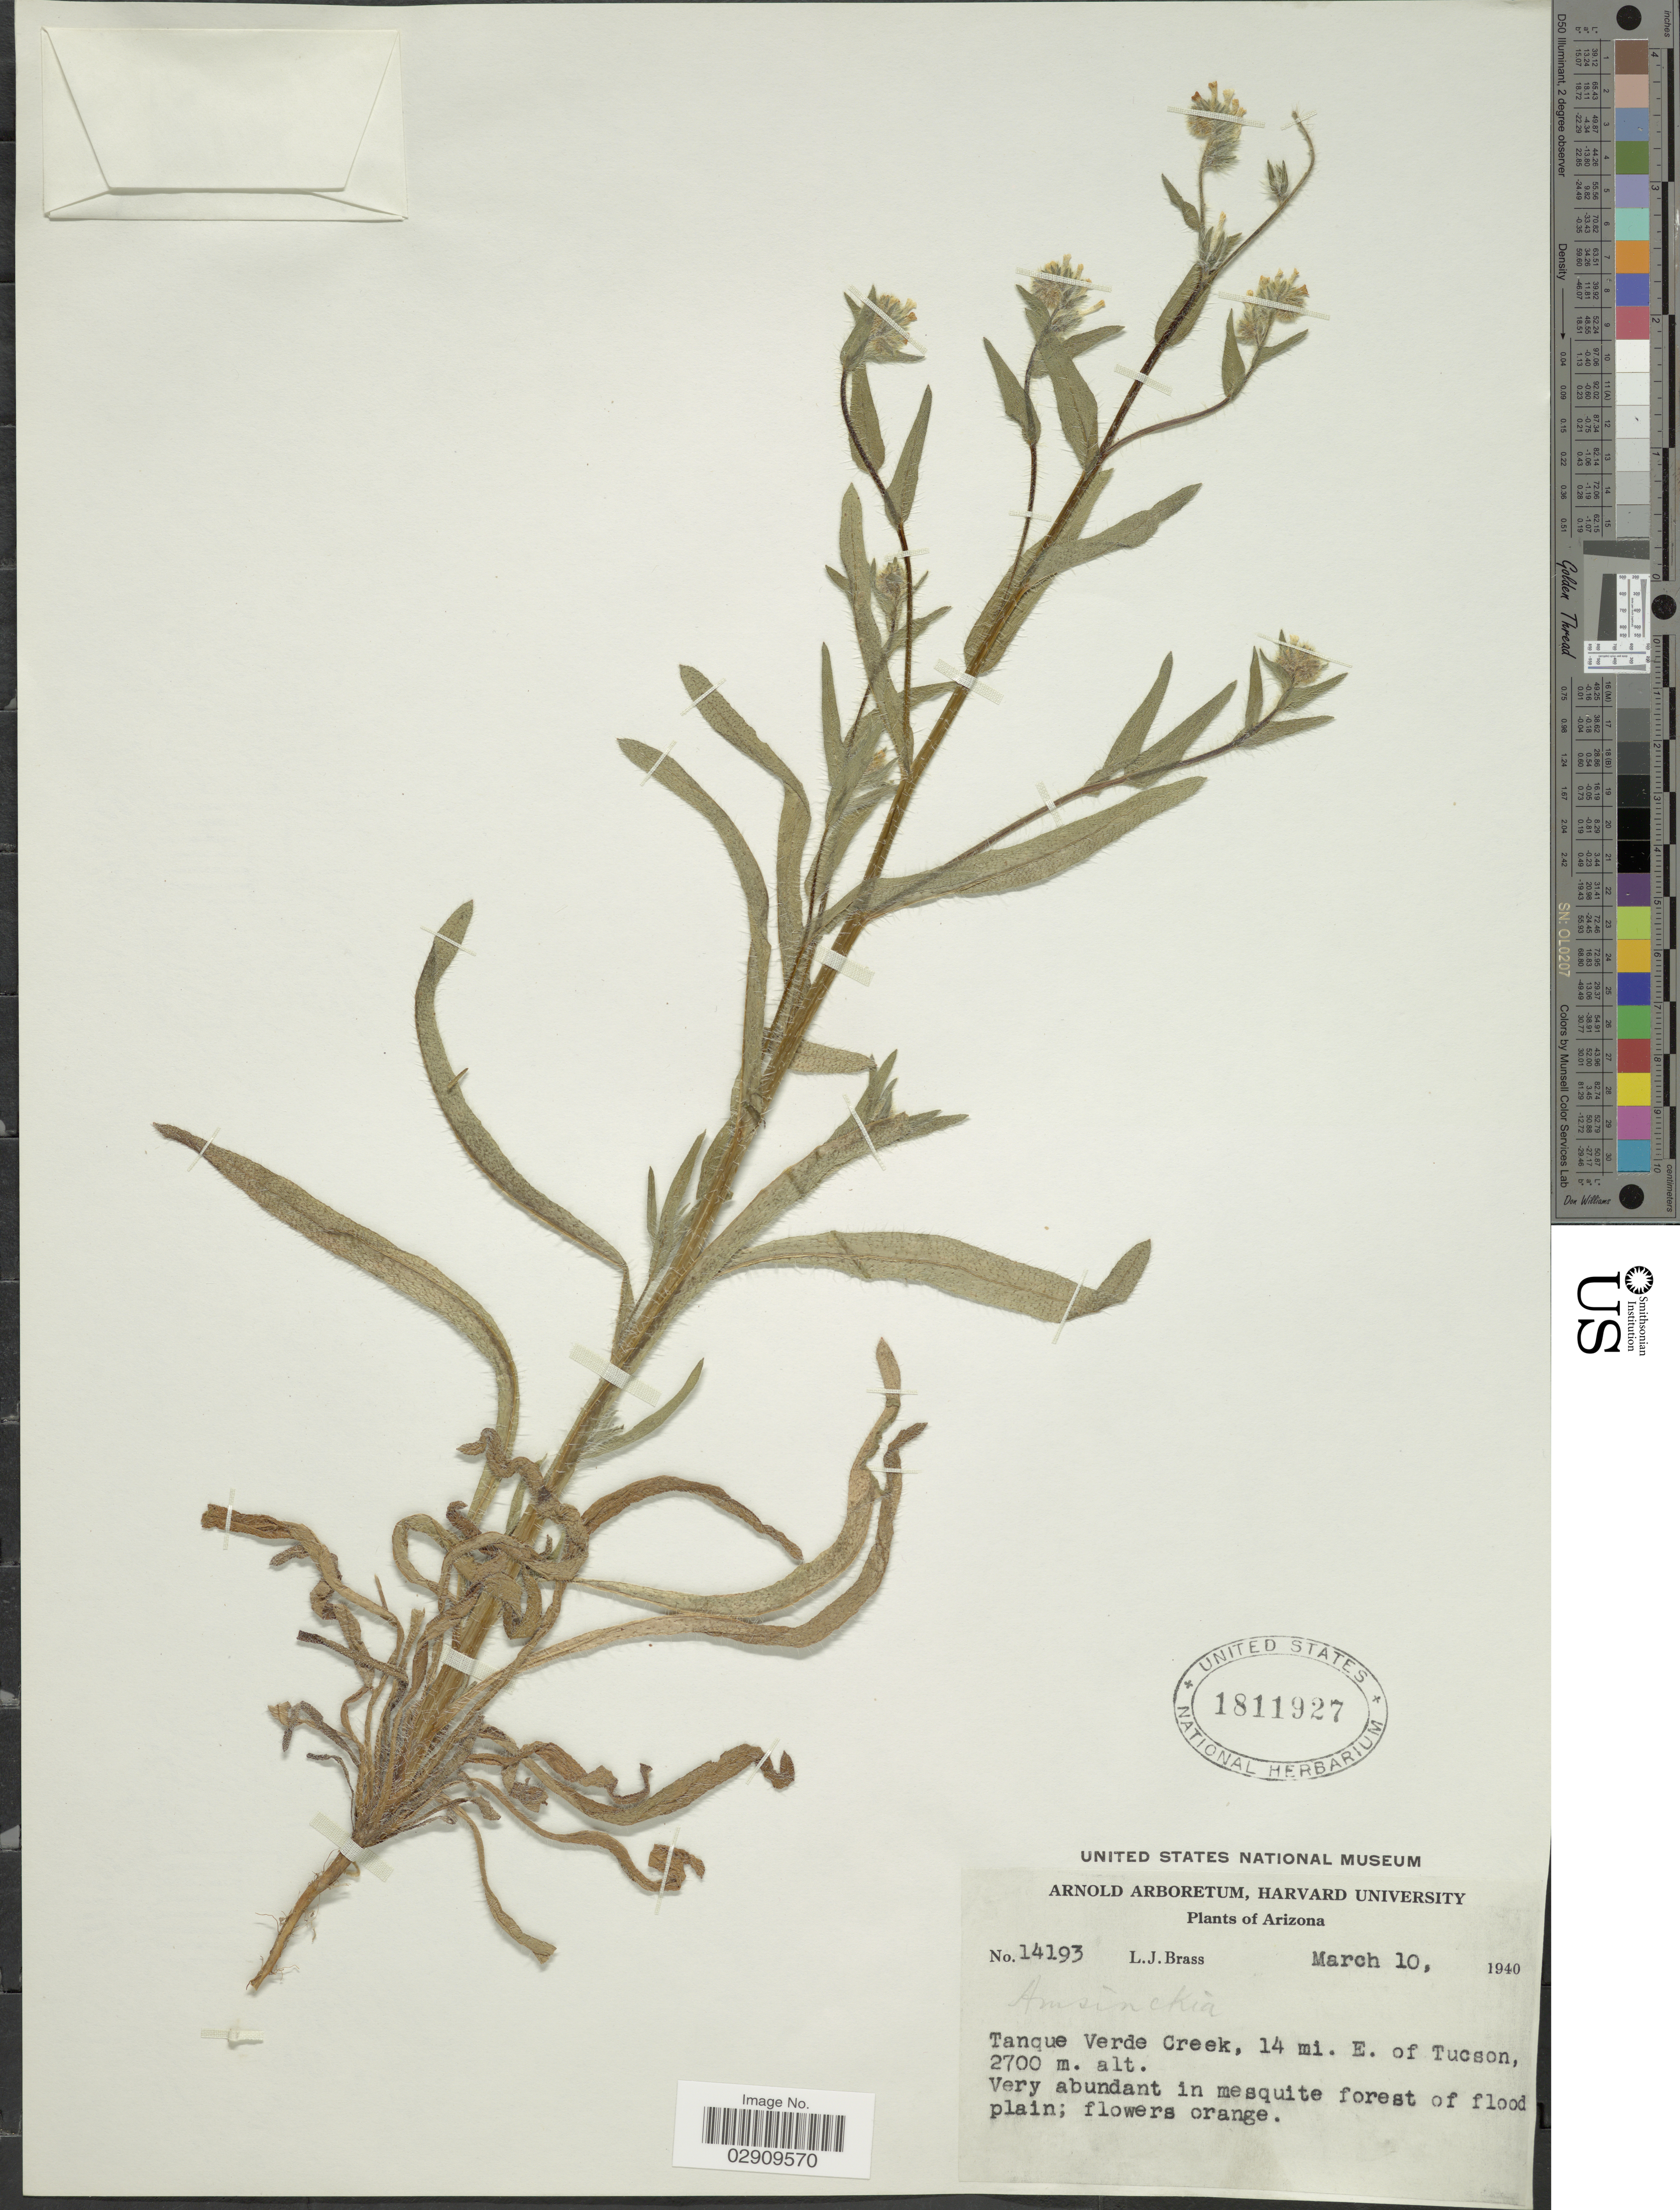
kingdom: Plantae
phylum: Tracheophyta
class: Magnoliopsida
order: Boraginales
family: Boraginaceae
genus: Amsinckia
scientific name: Amsinckia sp.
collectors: L. J. Brass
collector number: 14193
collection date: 1940-03-10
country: United States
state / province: Arizona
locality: Tanque Verde Creek, 14 mi. E. of Tucson.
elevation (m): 2700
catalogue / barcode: US 1811927